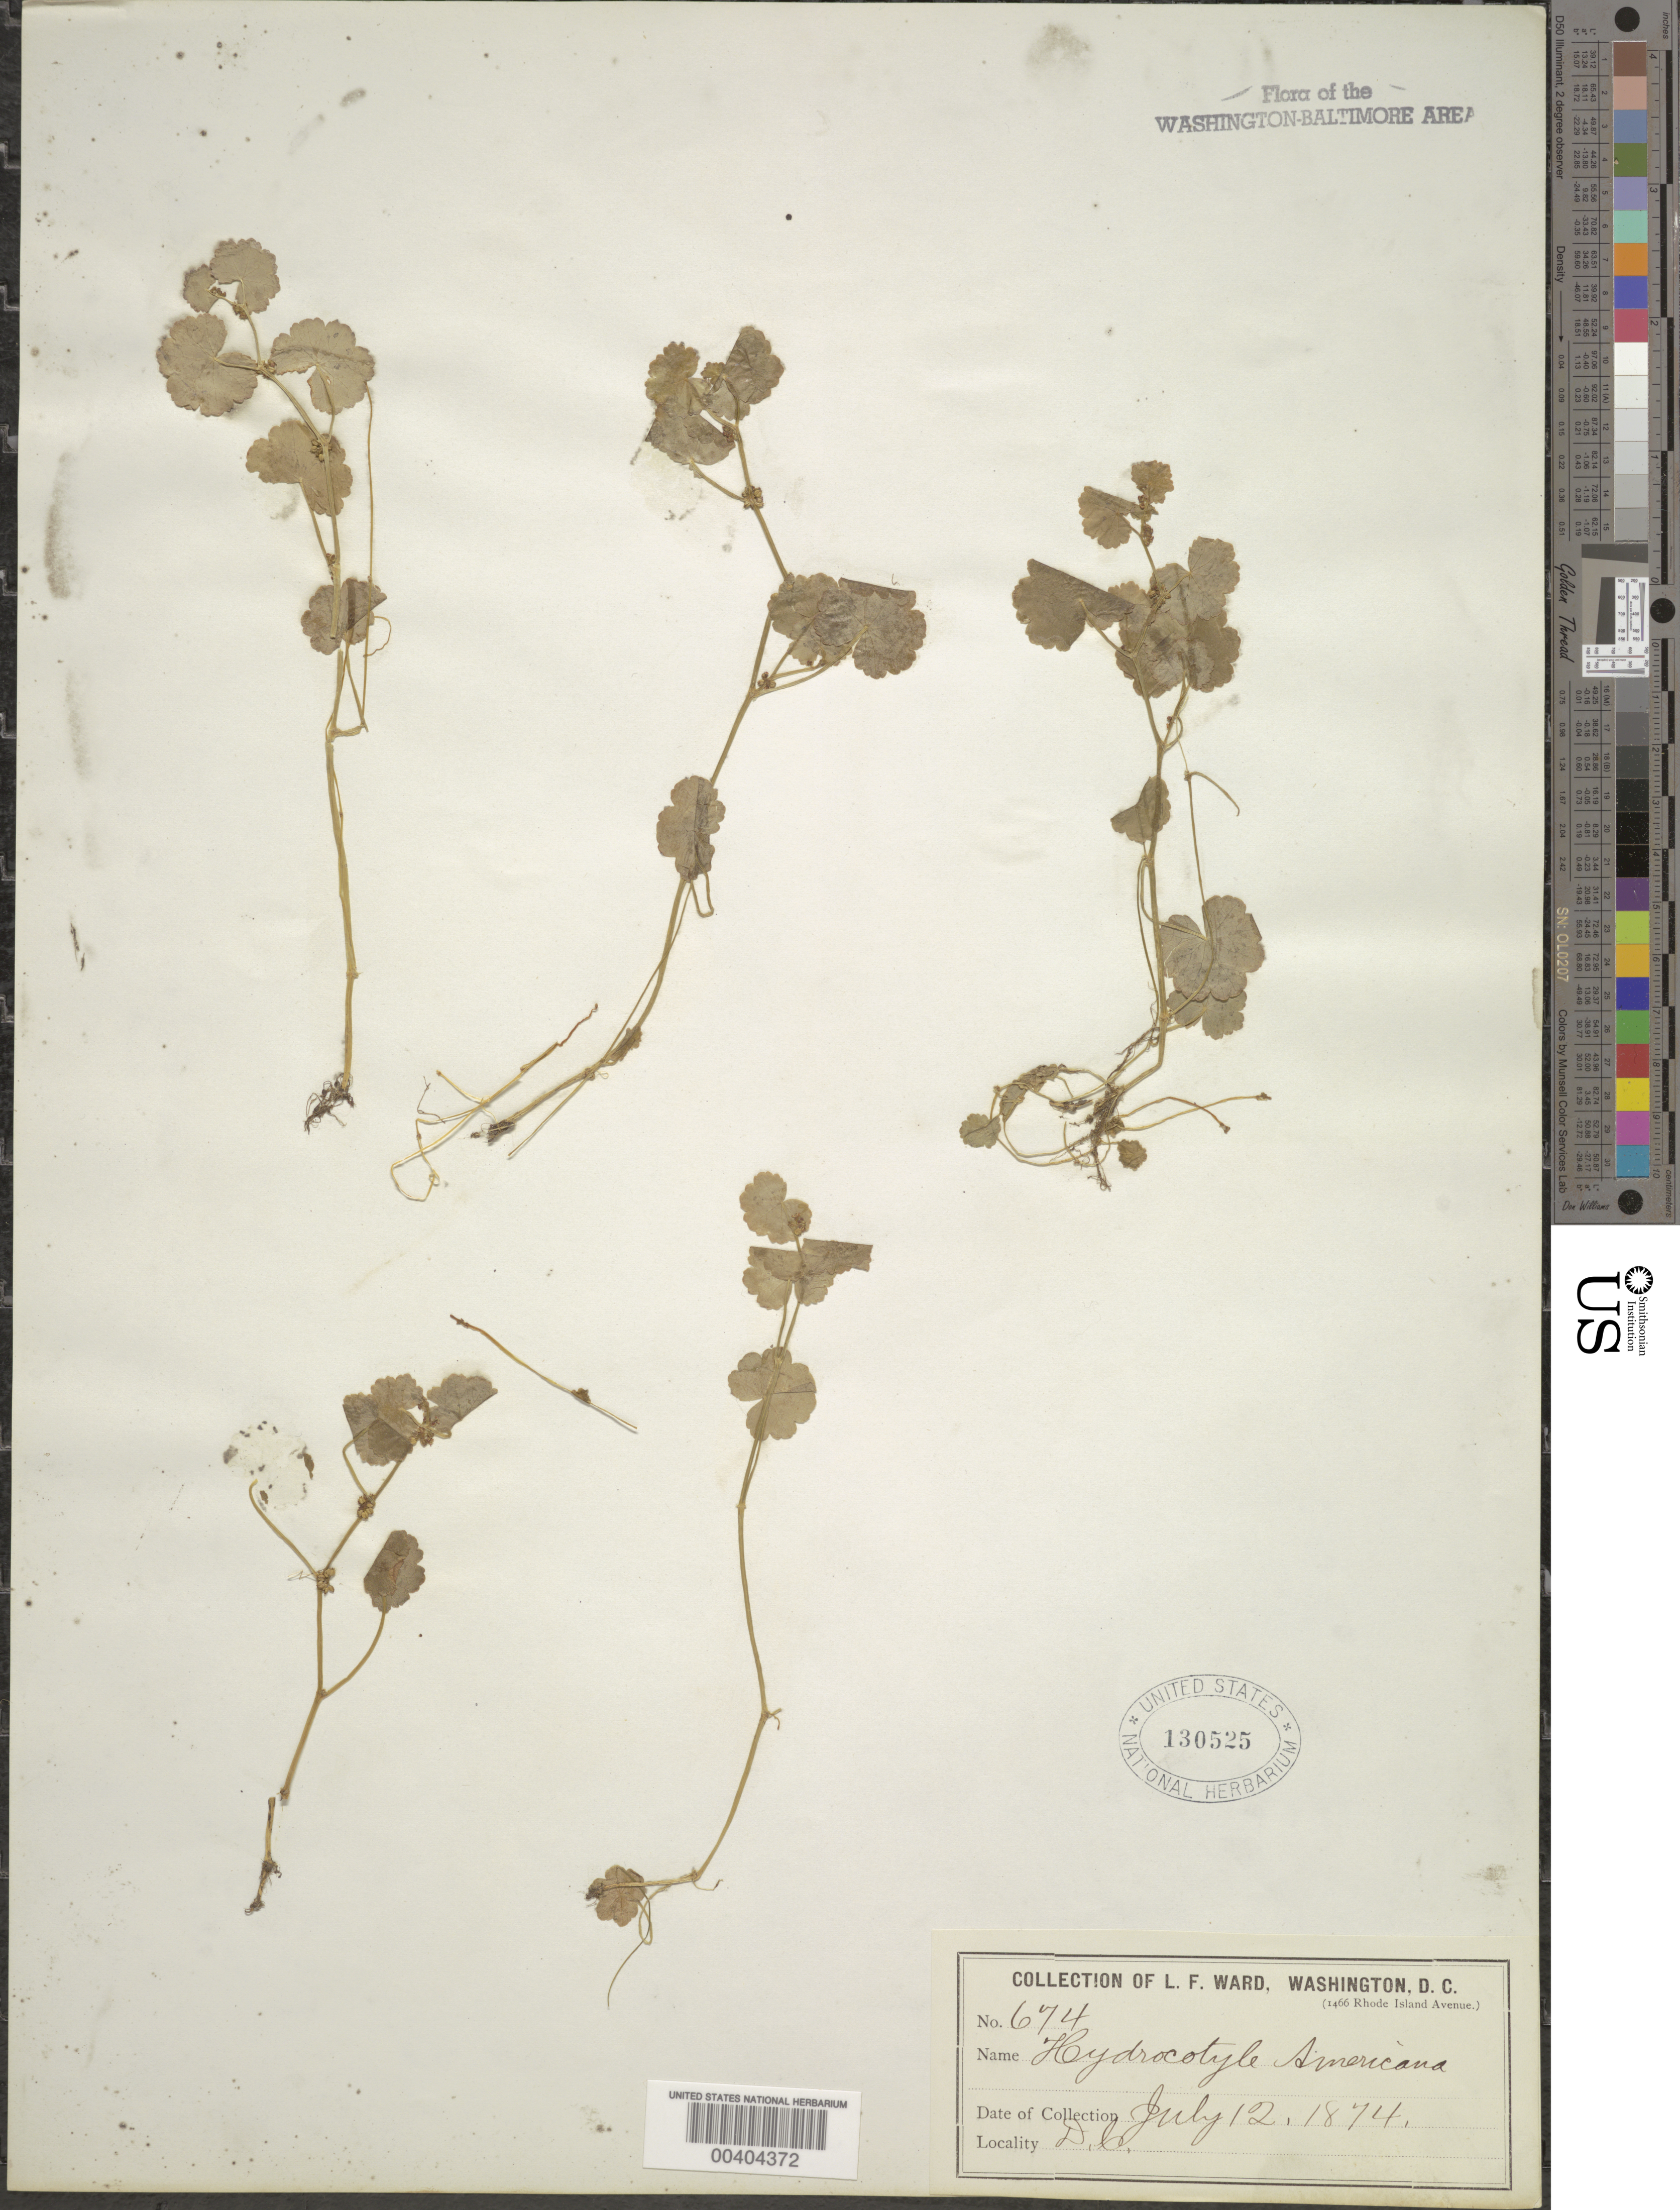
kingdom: Plantae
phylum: Tracheophyta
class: Magnoliopsida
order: Apiales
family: Araliaceae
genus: Hydrocotyle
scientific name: Hydrocotyle americana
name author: L.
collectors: L. F. Ward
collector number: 674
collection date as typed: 12 Jul 1874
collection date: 1874-07-12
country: United States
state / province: District of Columbia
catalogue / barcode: US 130525